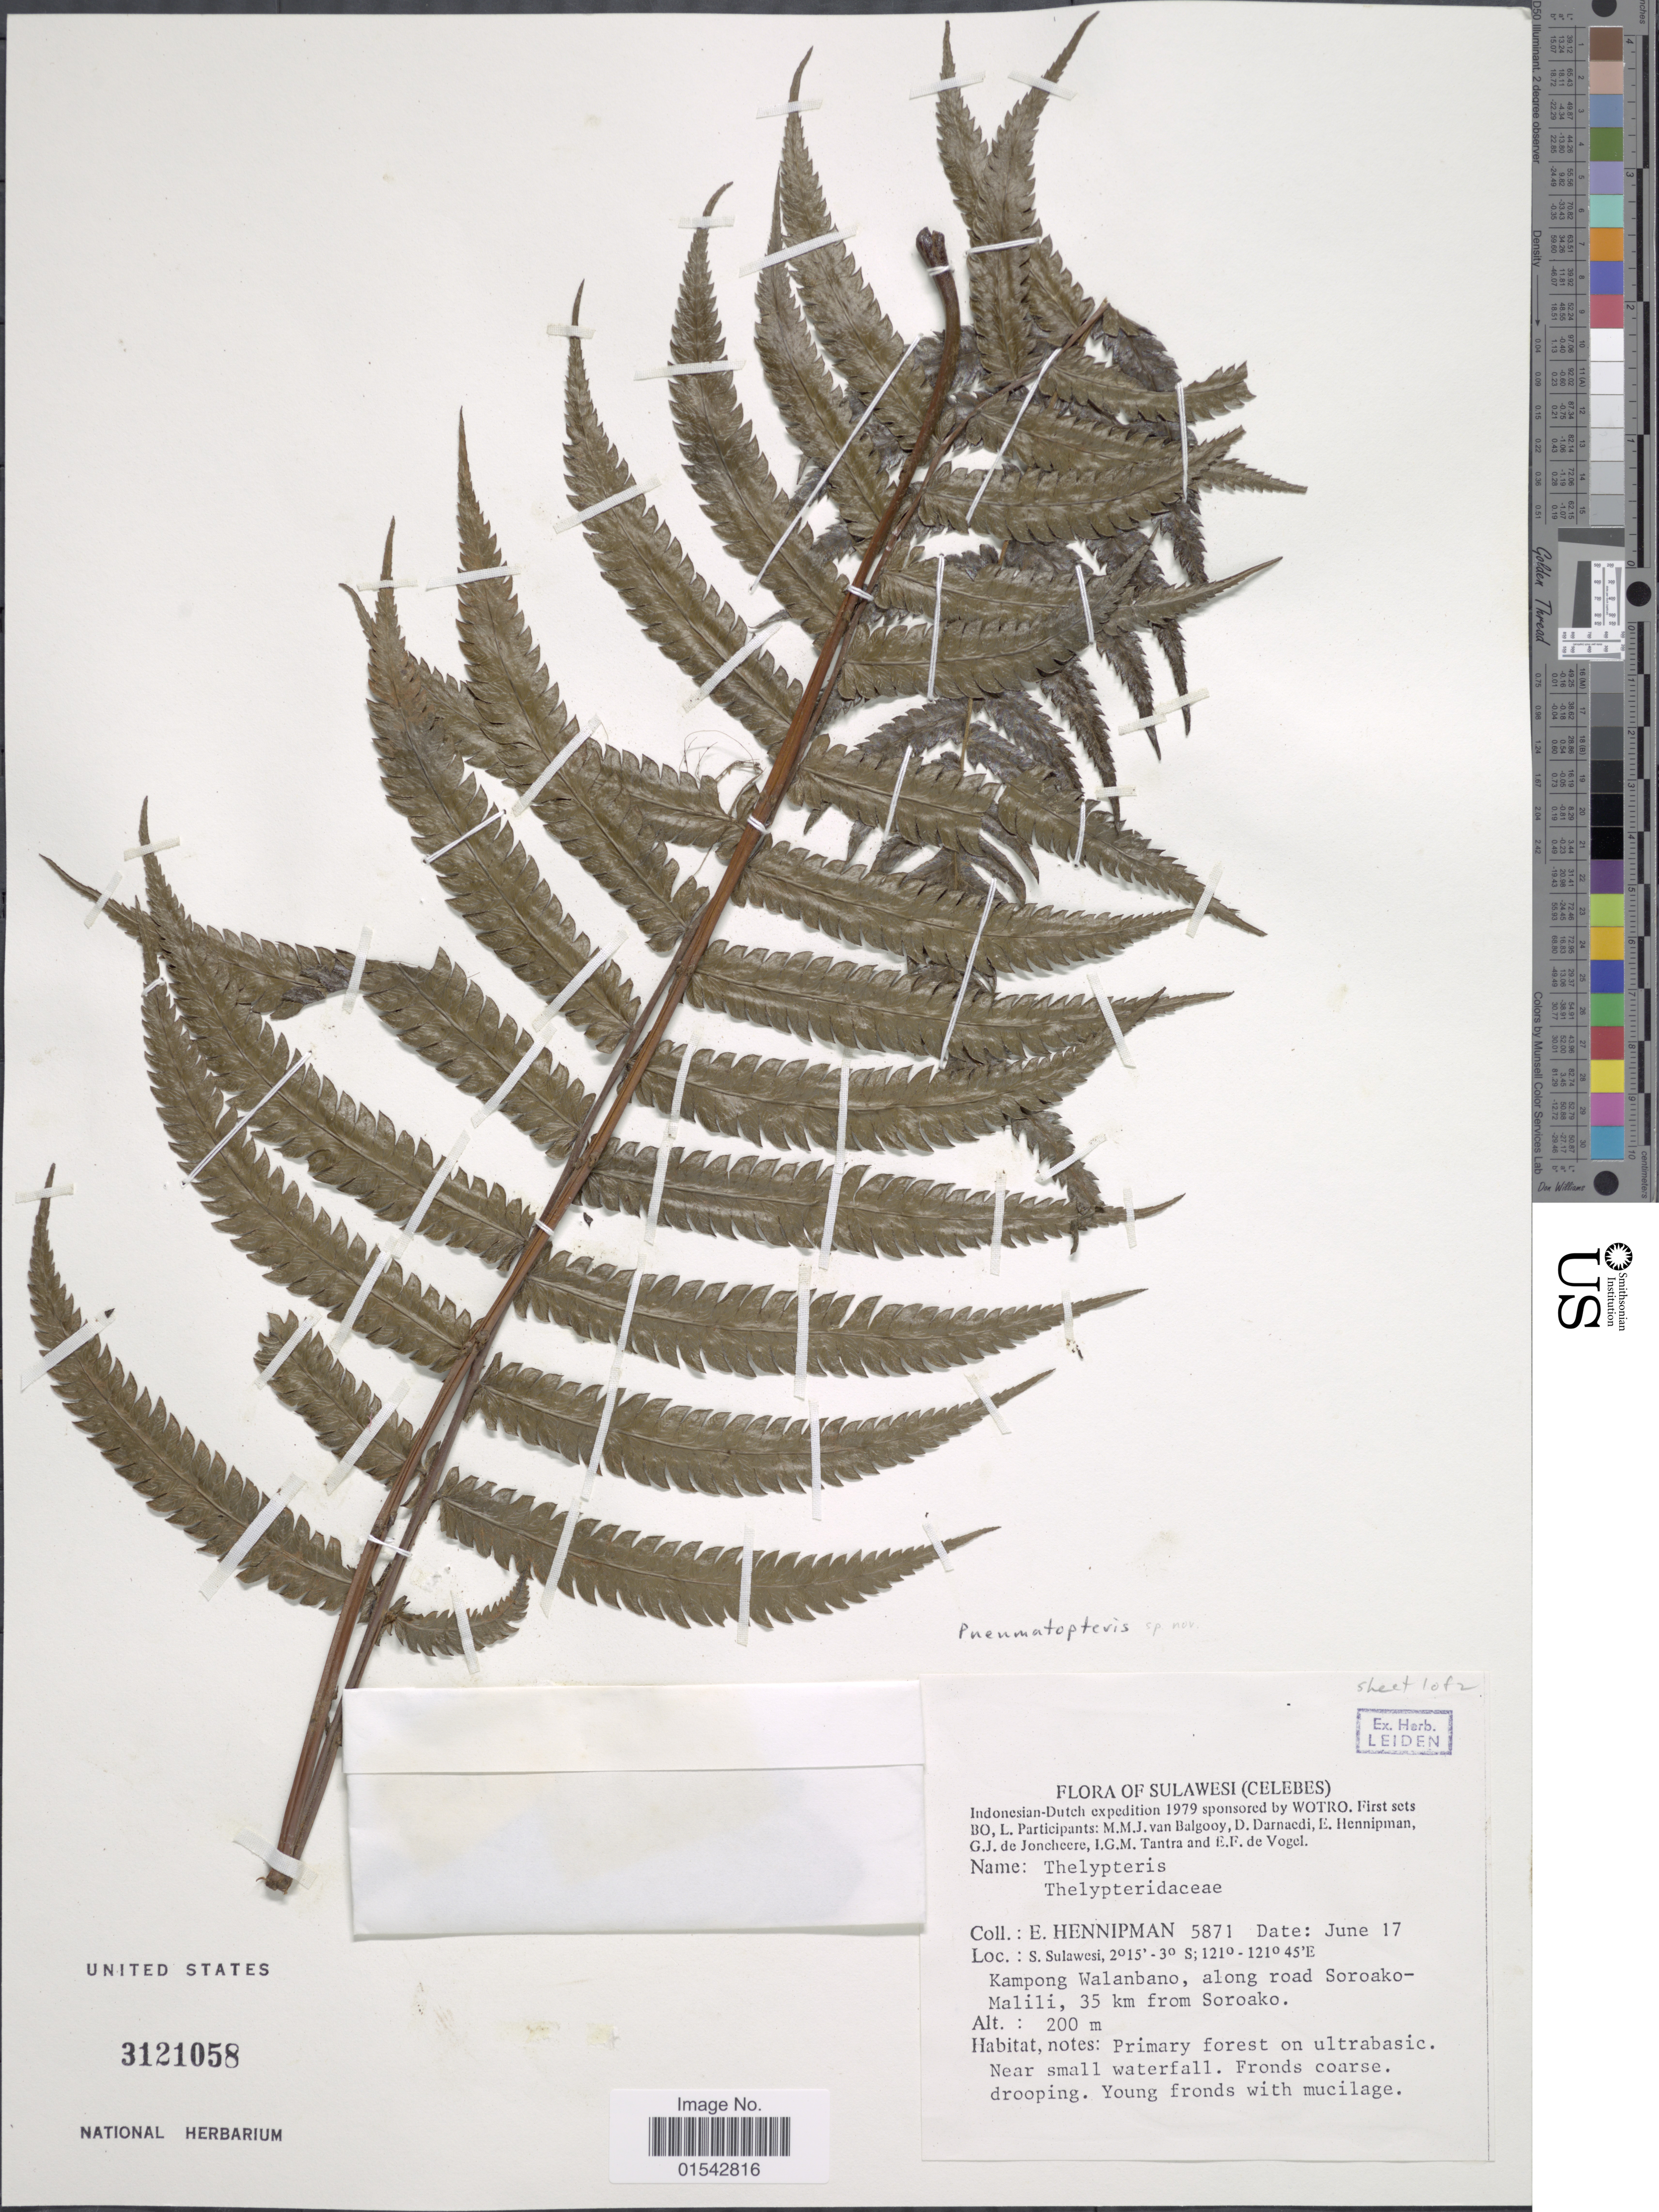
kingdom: Plantae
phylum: Tracheophyta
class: Polypodiopsida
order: Polypodiales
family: Thelypteridaceae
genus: Cyclosorus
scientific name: Cyclosorus sp.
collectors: E. Hennipman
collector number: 5871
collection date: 1979-06-17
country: Indonesia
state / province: Sulawesi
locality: S. Sulawesi, Kampong Walanbano, along road Soroako-Malili, 35 km from Soroako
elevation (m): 200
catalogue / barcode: US 3121058